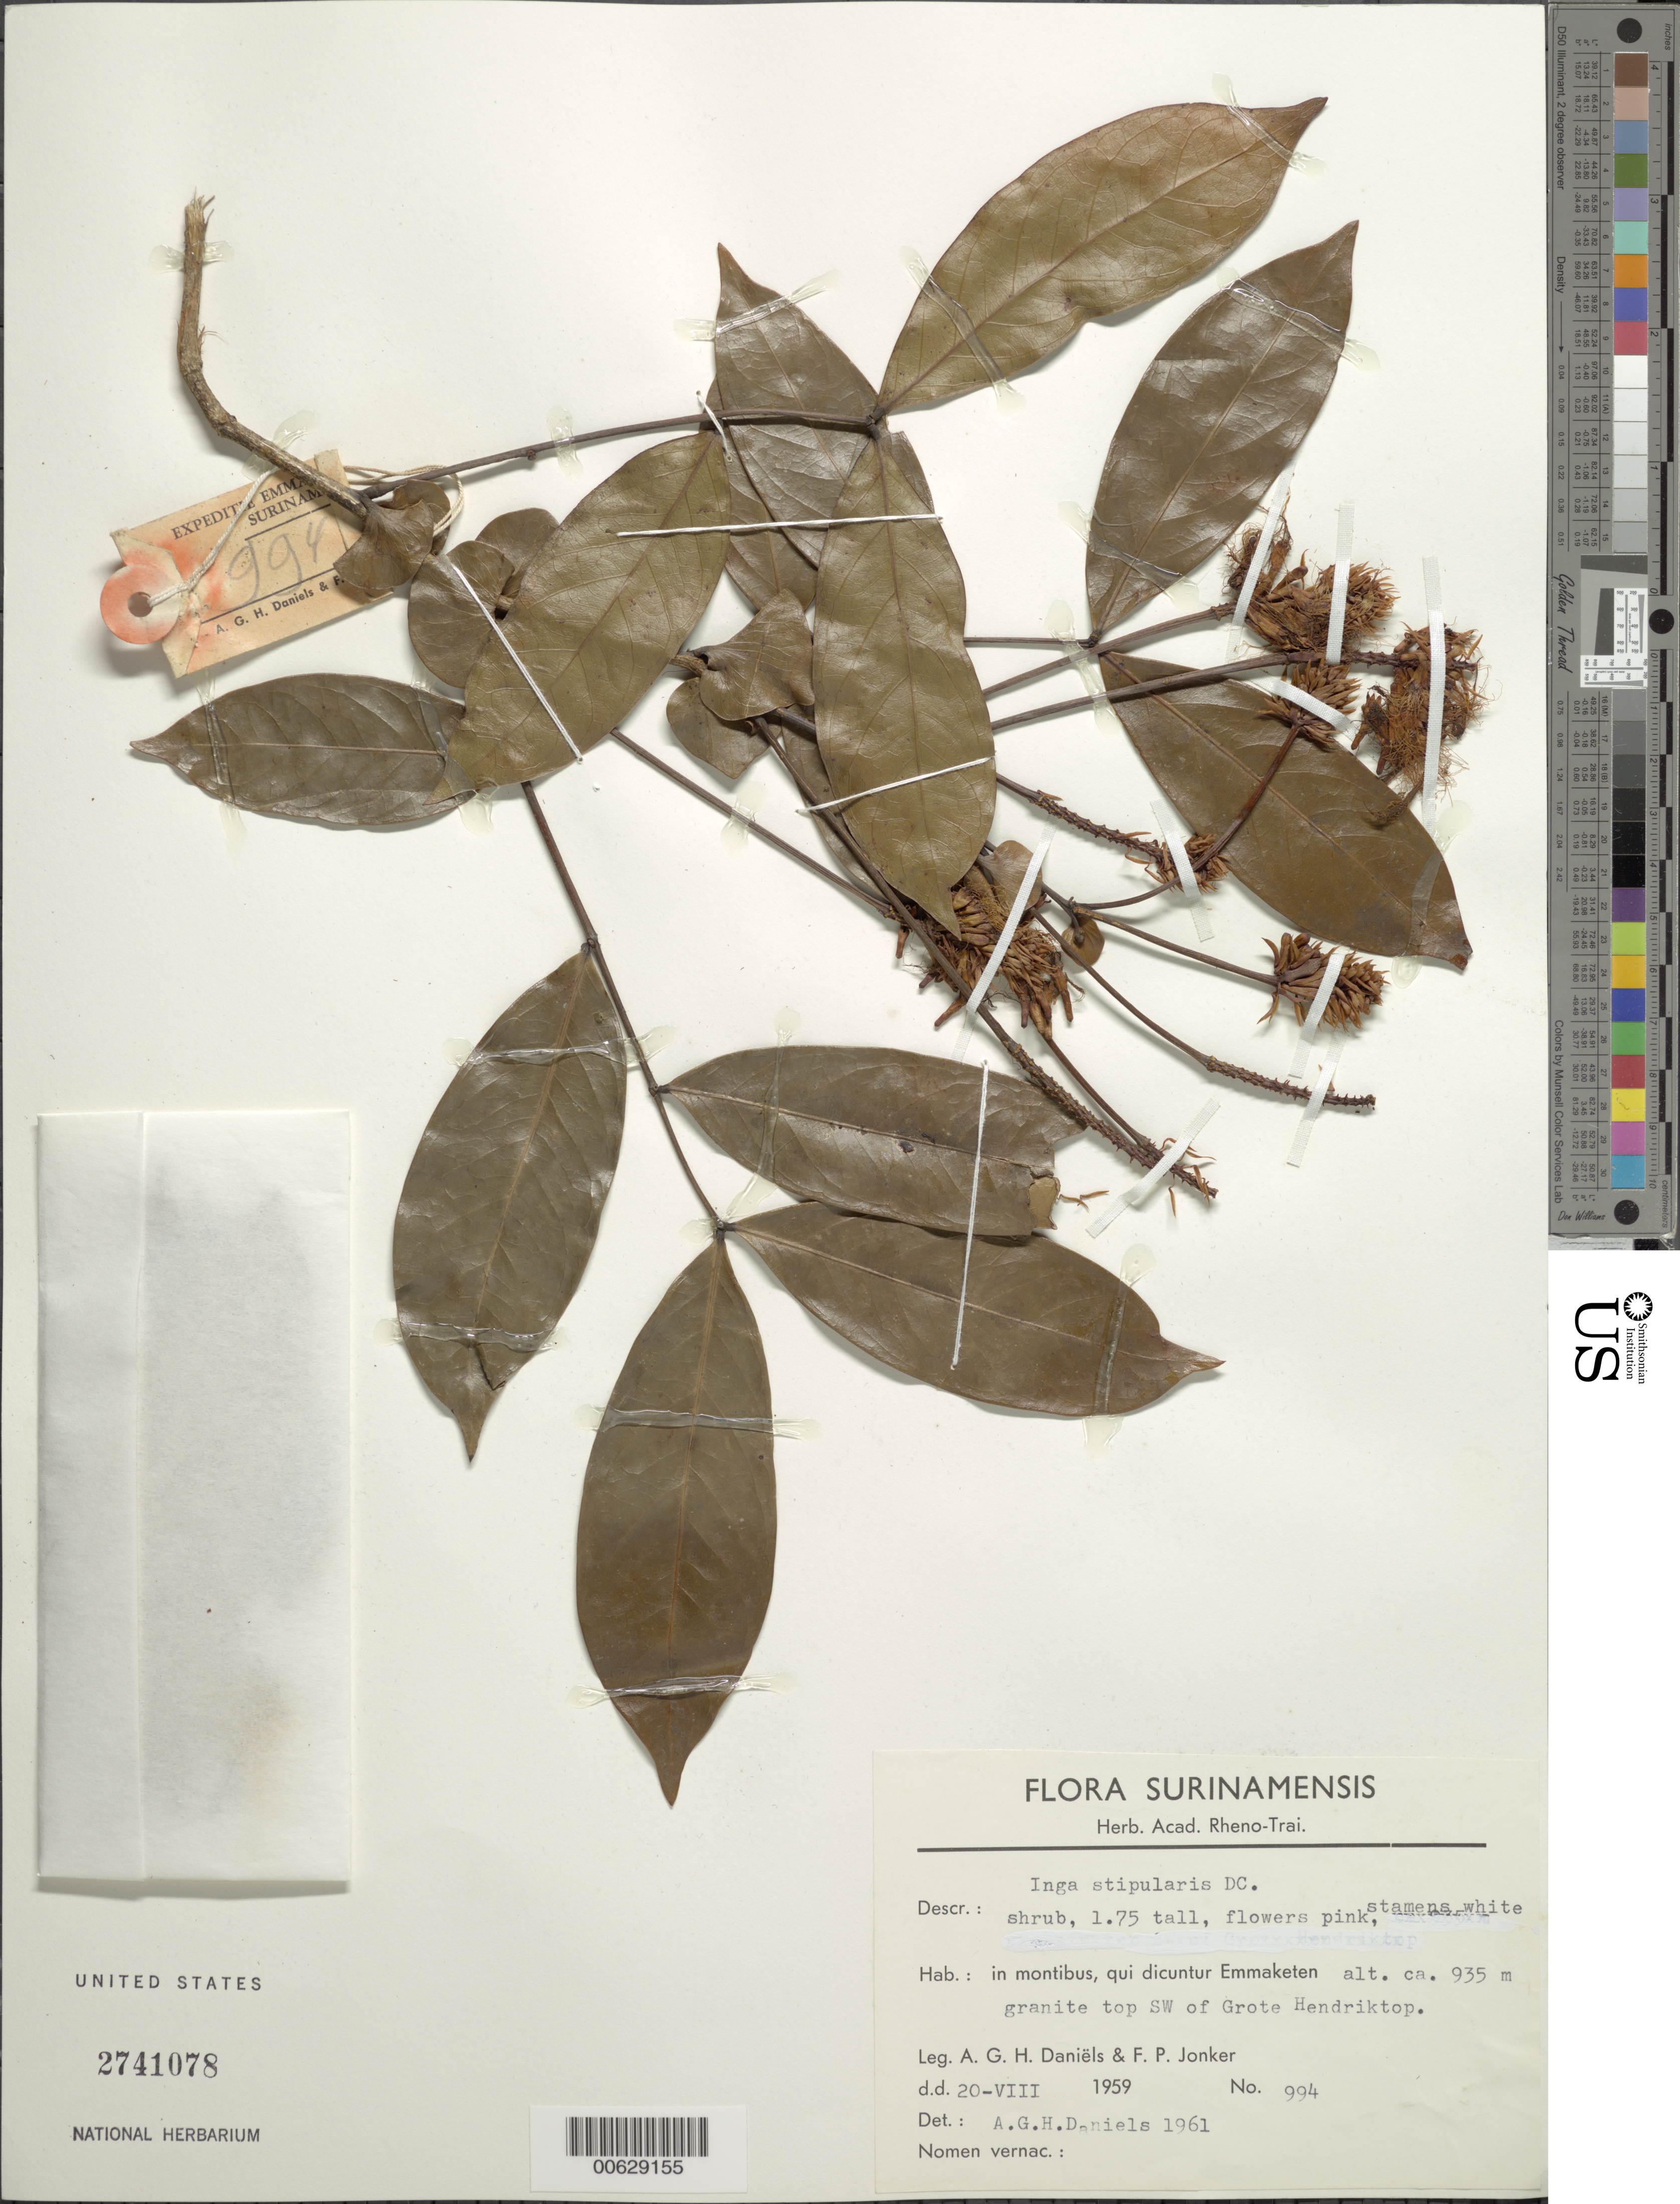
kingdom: Plantae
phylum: Tracheophyta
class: Magnoliopsida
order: Fabales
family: Fabaceae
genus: Inga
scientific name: Inga stipularis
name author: DC.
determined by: Daniëls, A. G. H.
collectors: A. Daniëls & F. P. Jonker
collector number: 994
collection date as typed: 20-Aug-59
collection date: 1959-08-20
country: Suriname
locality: Emmaketen, Sw of Grote Hendriktop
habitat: Granite top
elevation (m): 935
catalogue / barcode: US 2741078